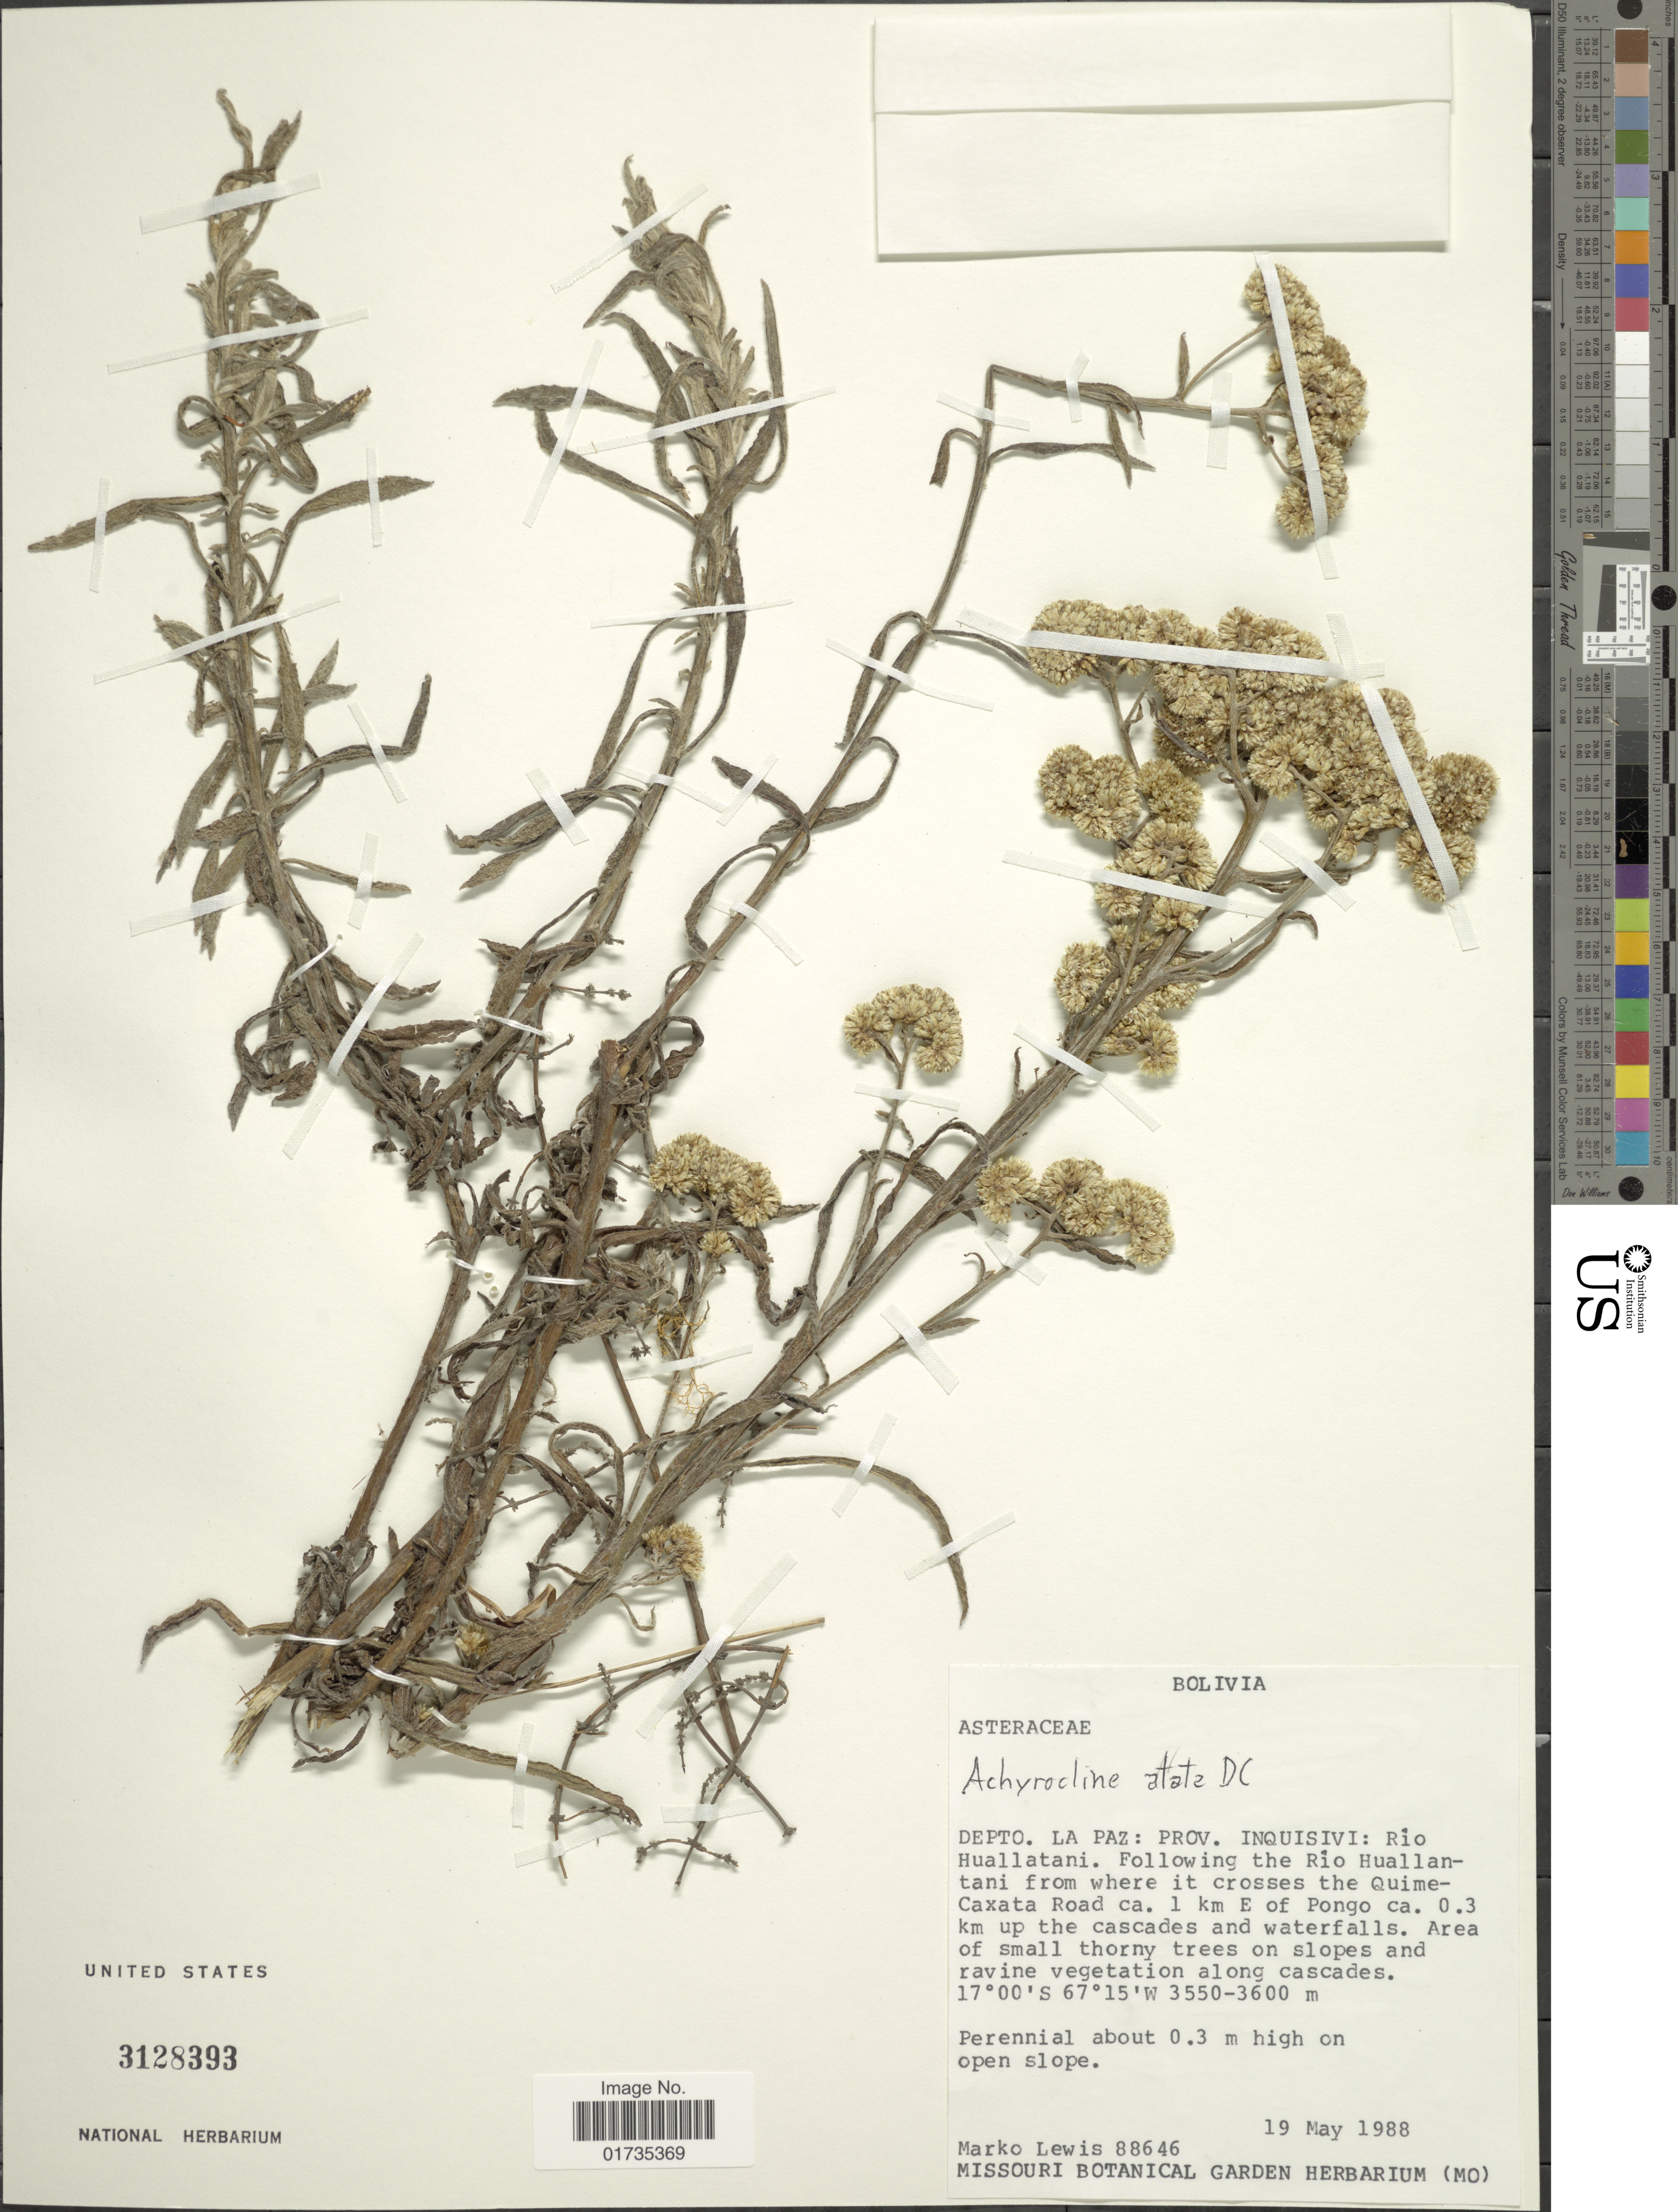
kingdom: Plantae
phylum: Tracheophyta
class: Magnoliopsida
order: Asterales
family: Asteraceae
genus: Achyrocline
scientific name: Achyrocline alata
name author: (Kunth) DC.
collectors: M. A. Lewis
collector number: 88646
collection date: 1988-05-19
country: Bolivia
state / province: La Paz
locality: Bolivia. Depto. La Paz: Prov. Inquisivi: Rio Huallatani. Following the Rio Huallantani from where it crosses the Quime-Caxata Road ca. 1 km E of Pongo ca. 0.3 km up the cascades and waterfalls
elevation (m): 3550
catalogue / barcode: US 3128393